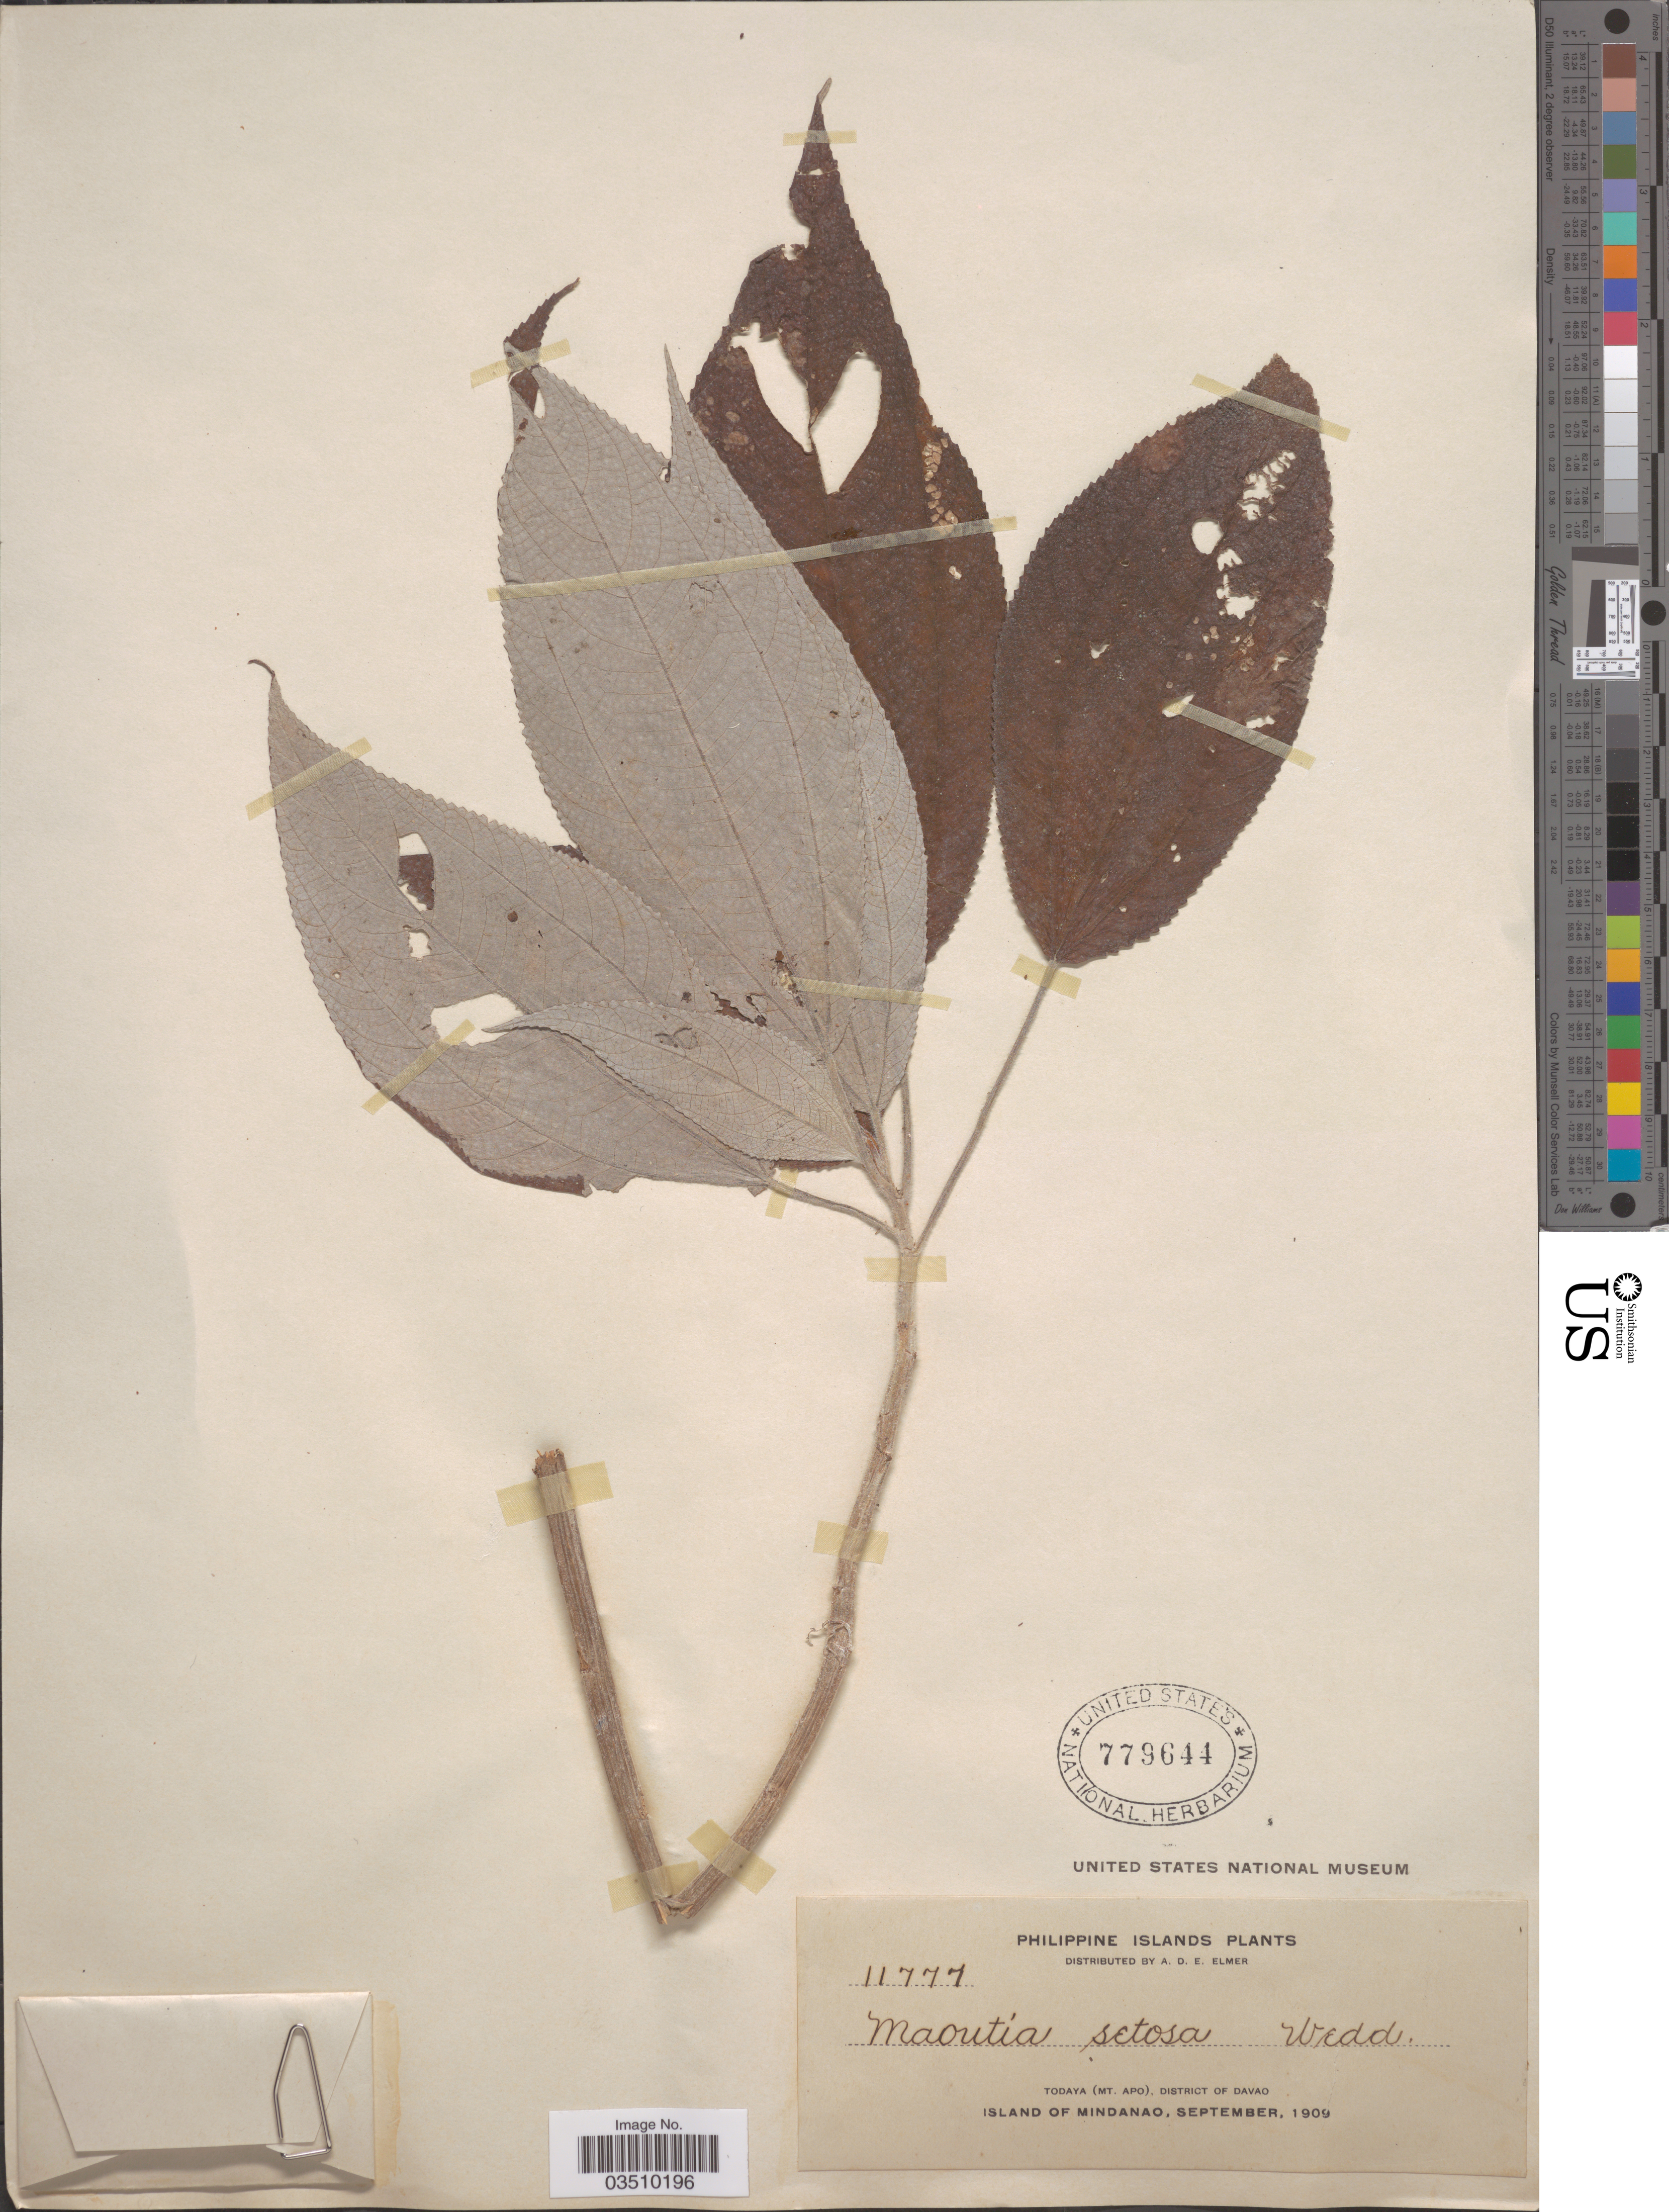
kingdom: Plantae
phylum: Tracheophyta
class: Magnoliopsida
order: Rosales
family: Urticaceae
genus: Maoutia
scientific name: Maoutia setosa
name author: Wedd.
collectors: A. D. E. Elmer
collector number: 11777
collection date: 1909-09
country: Philippines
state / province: Davao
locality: Todaya (Mt. Apo), District of Davao. Island of Mindanao.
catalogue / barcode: US 779644